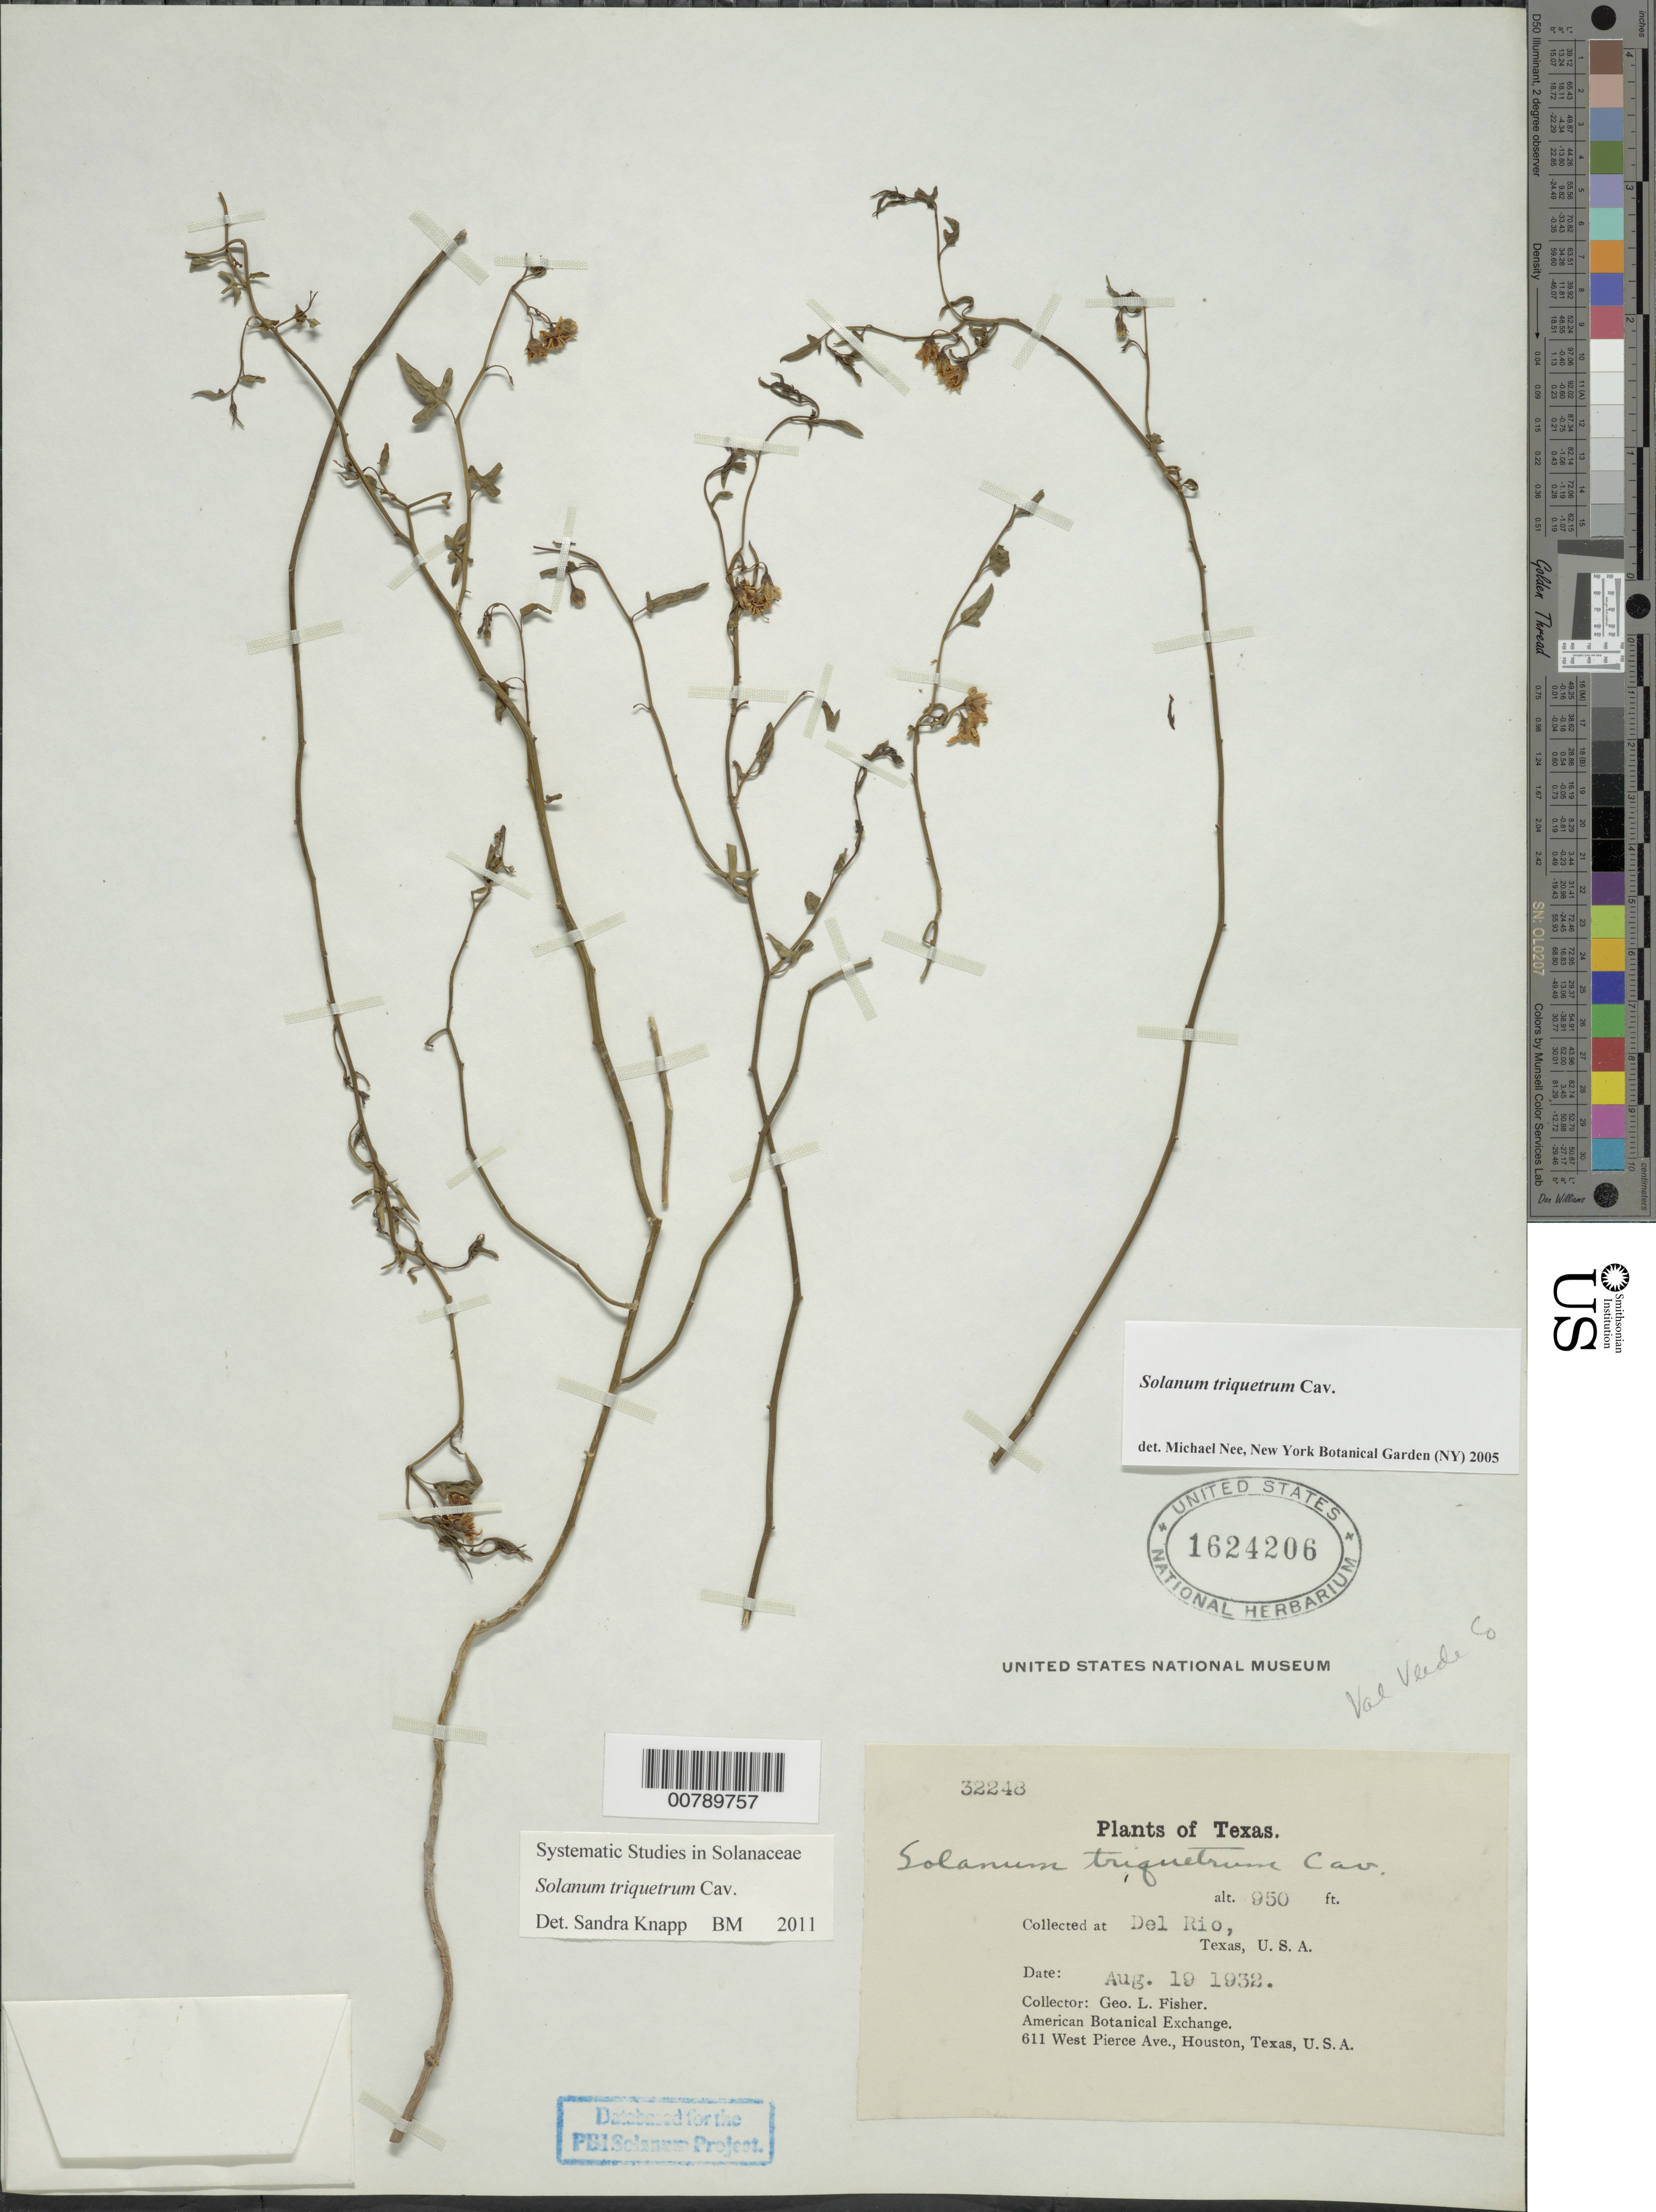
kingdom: Plantae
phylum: Tracheophyta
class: Magnoliopsida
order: Solanales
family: Solanaceae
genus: Solanum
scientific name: Solanum triquetrum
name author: Cav.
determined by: Knapp, S. D.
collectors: G. L. Fisher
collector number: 32248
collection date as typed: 19 Aug 1932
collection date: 1932-08-19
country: United States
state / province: Texas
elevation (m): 289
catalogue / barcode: US 1624206